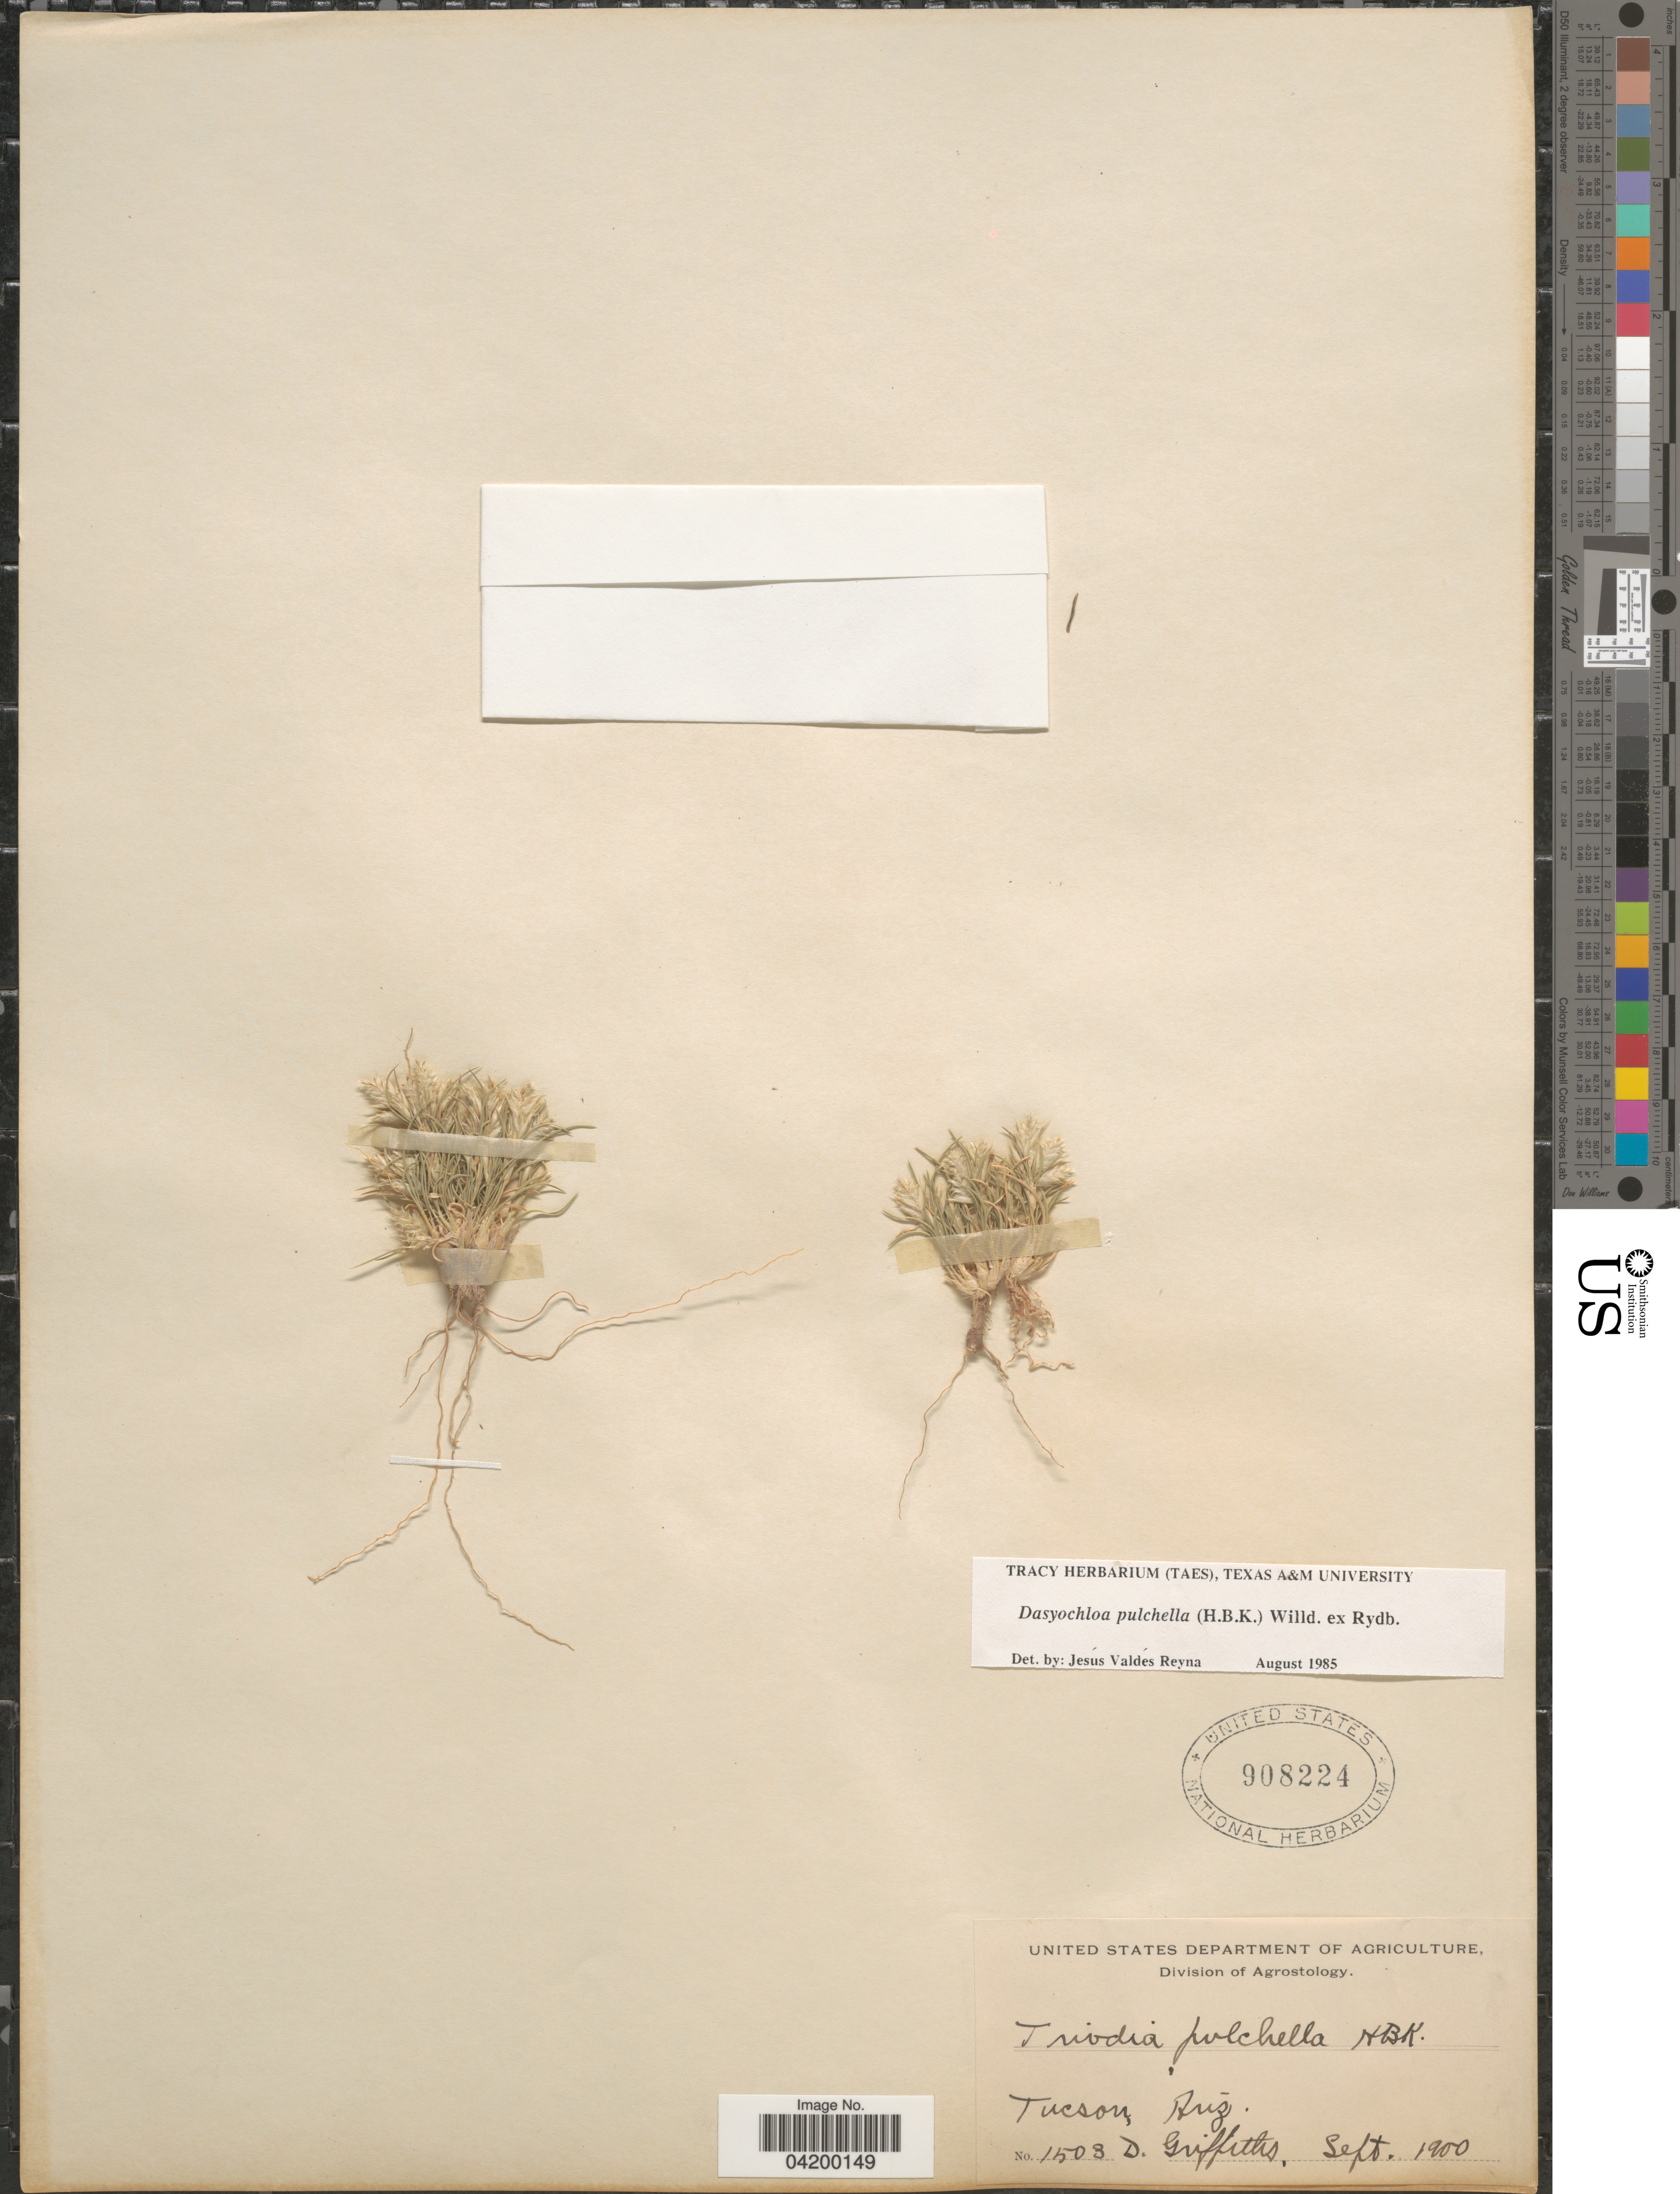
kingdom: Plantae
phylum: Tracheophyta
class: Liliopsida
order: Poales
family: Poaceae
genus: Dasyochloa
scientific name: Dasyochloa pulchella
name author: (Kunth) Willd. ex Rydb.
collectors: D. Griffiths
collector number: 1503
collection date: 1900-09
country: United States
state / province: Arizona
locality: Tucson.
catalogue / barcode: US 908224